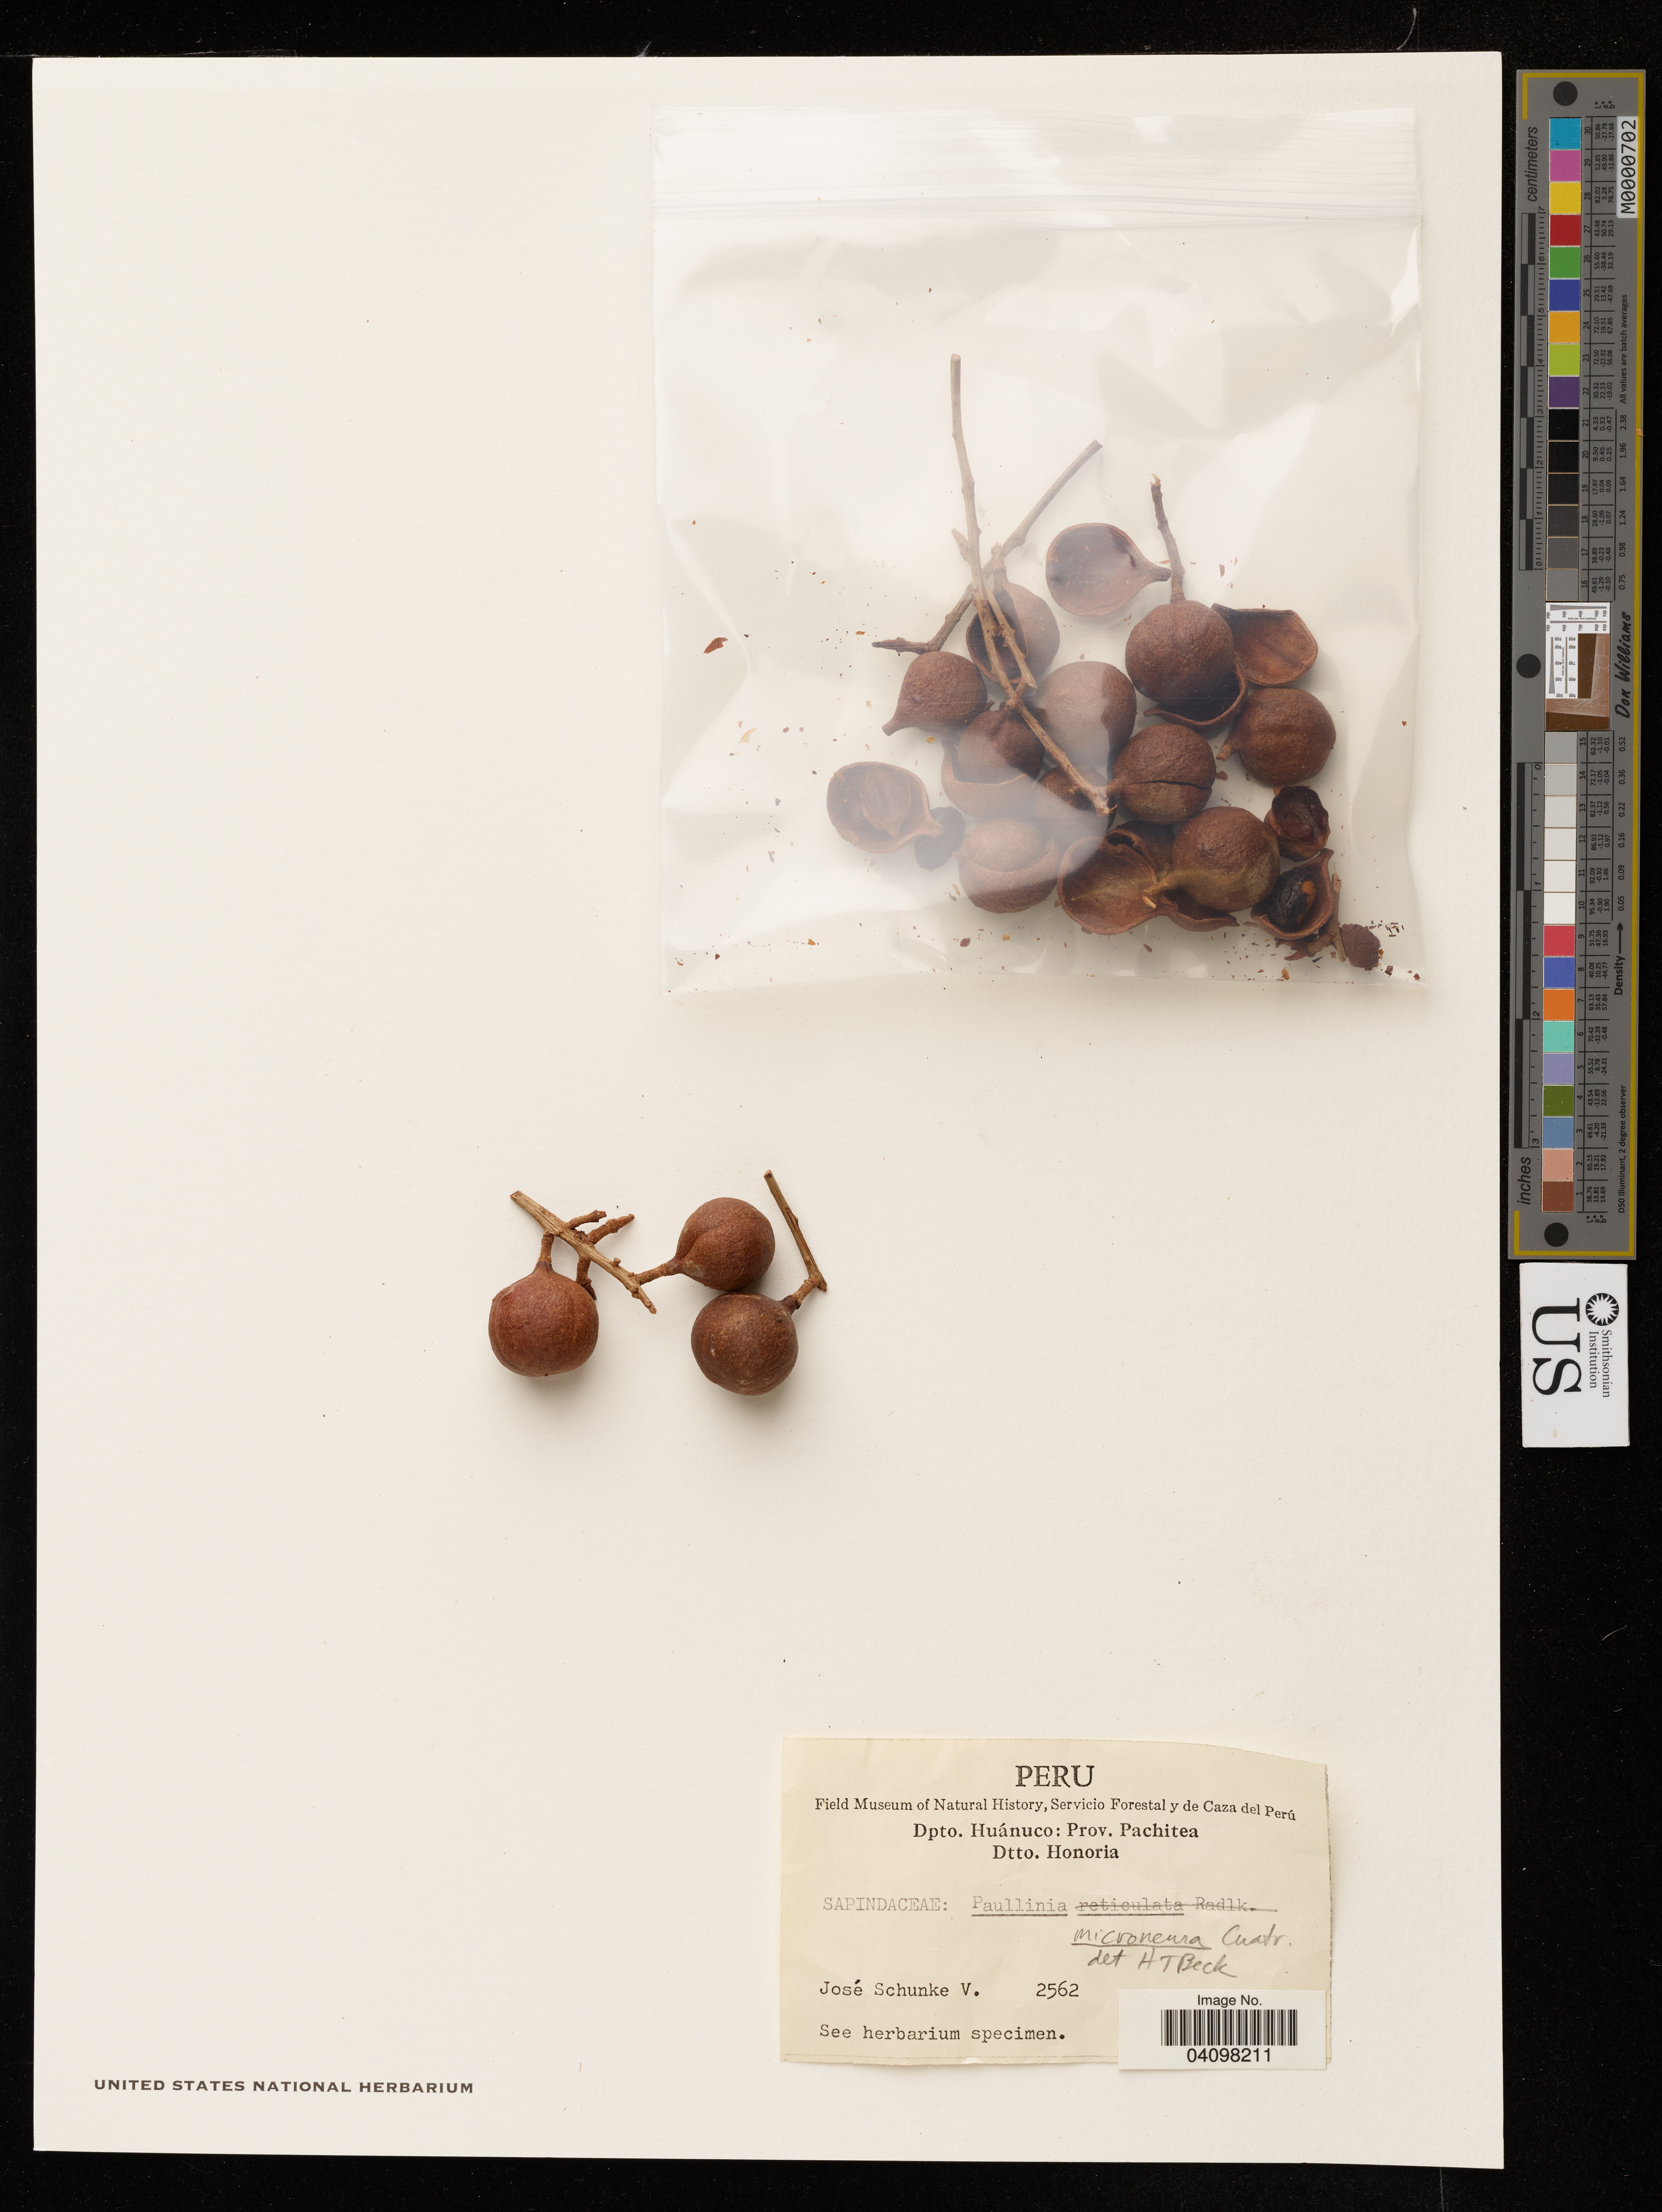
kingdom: Plantae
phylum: Tracheophyta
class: Magnoliopsida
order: Sapindales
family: Sapindaceae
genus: Paullinia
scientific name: Paullinia microneura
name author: Cuatrec.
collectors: J. Schunke Vigo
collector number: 2562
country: Peru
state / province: Huánuco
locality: Prov. Pachitea Dtto. Honoria.